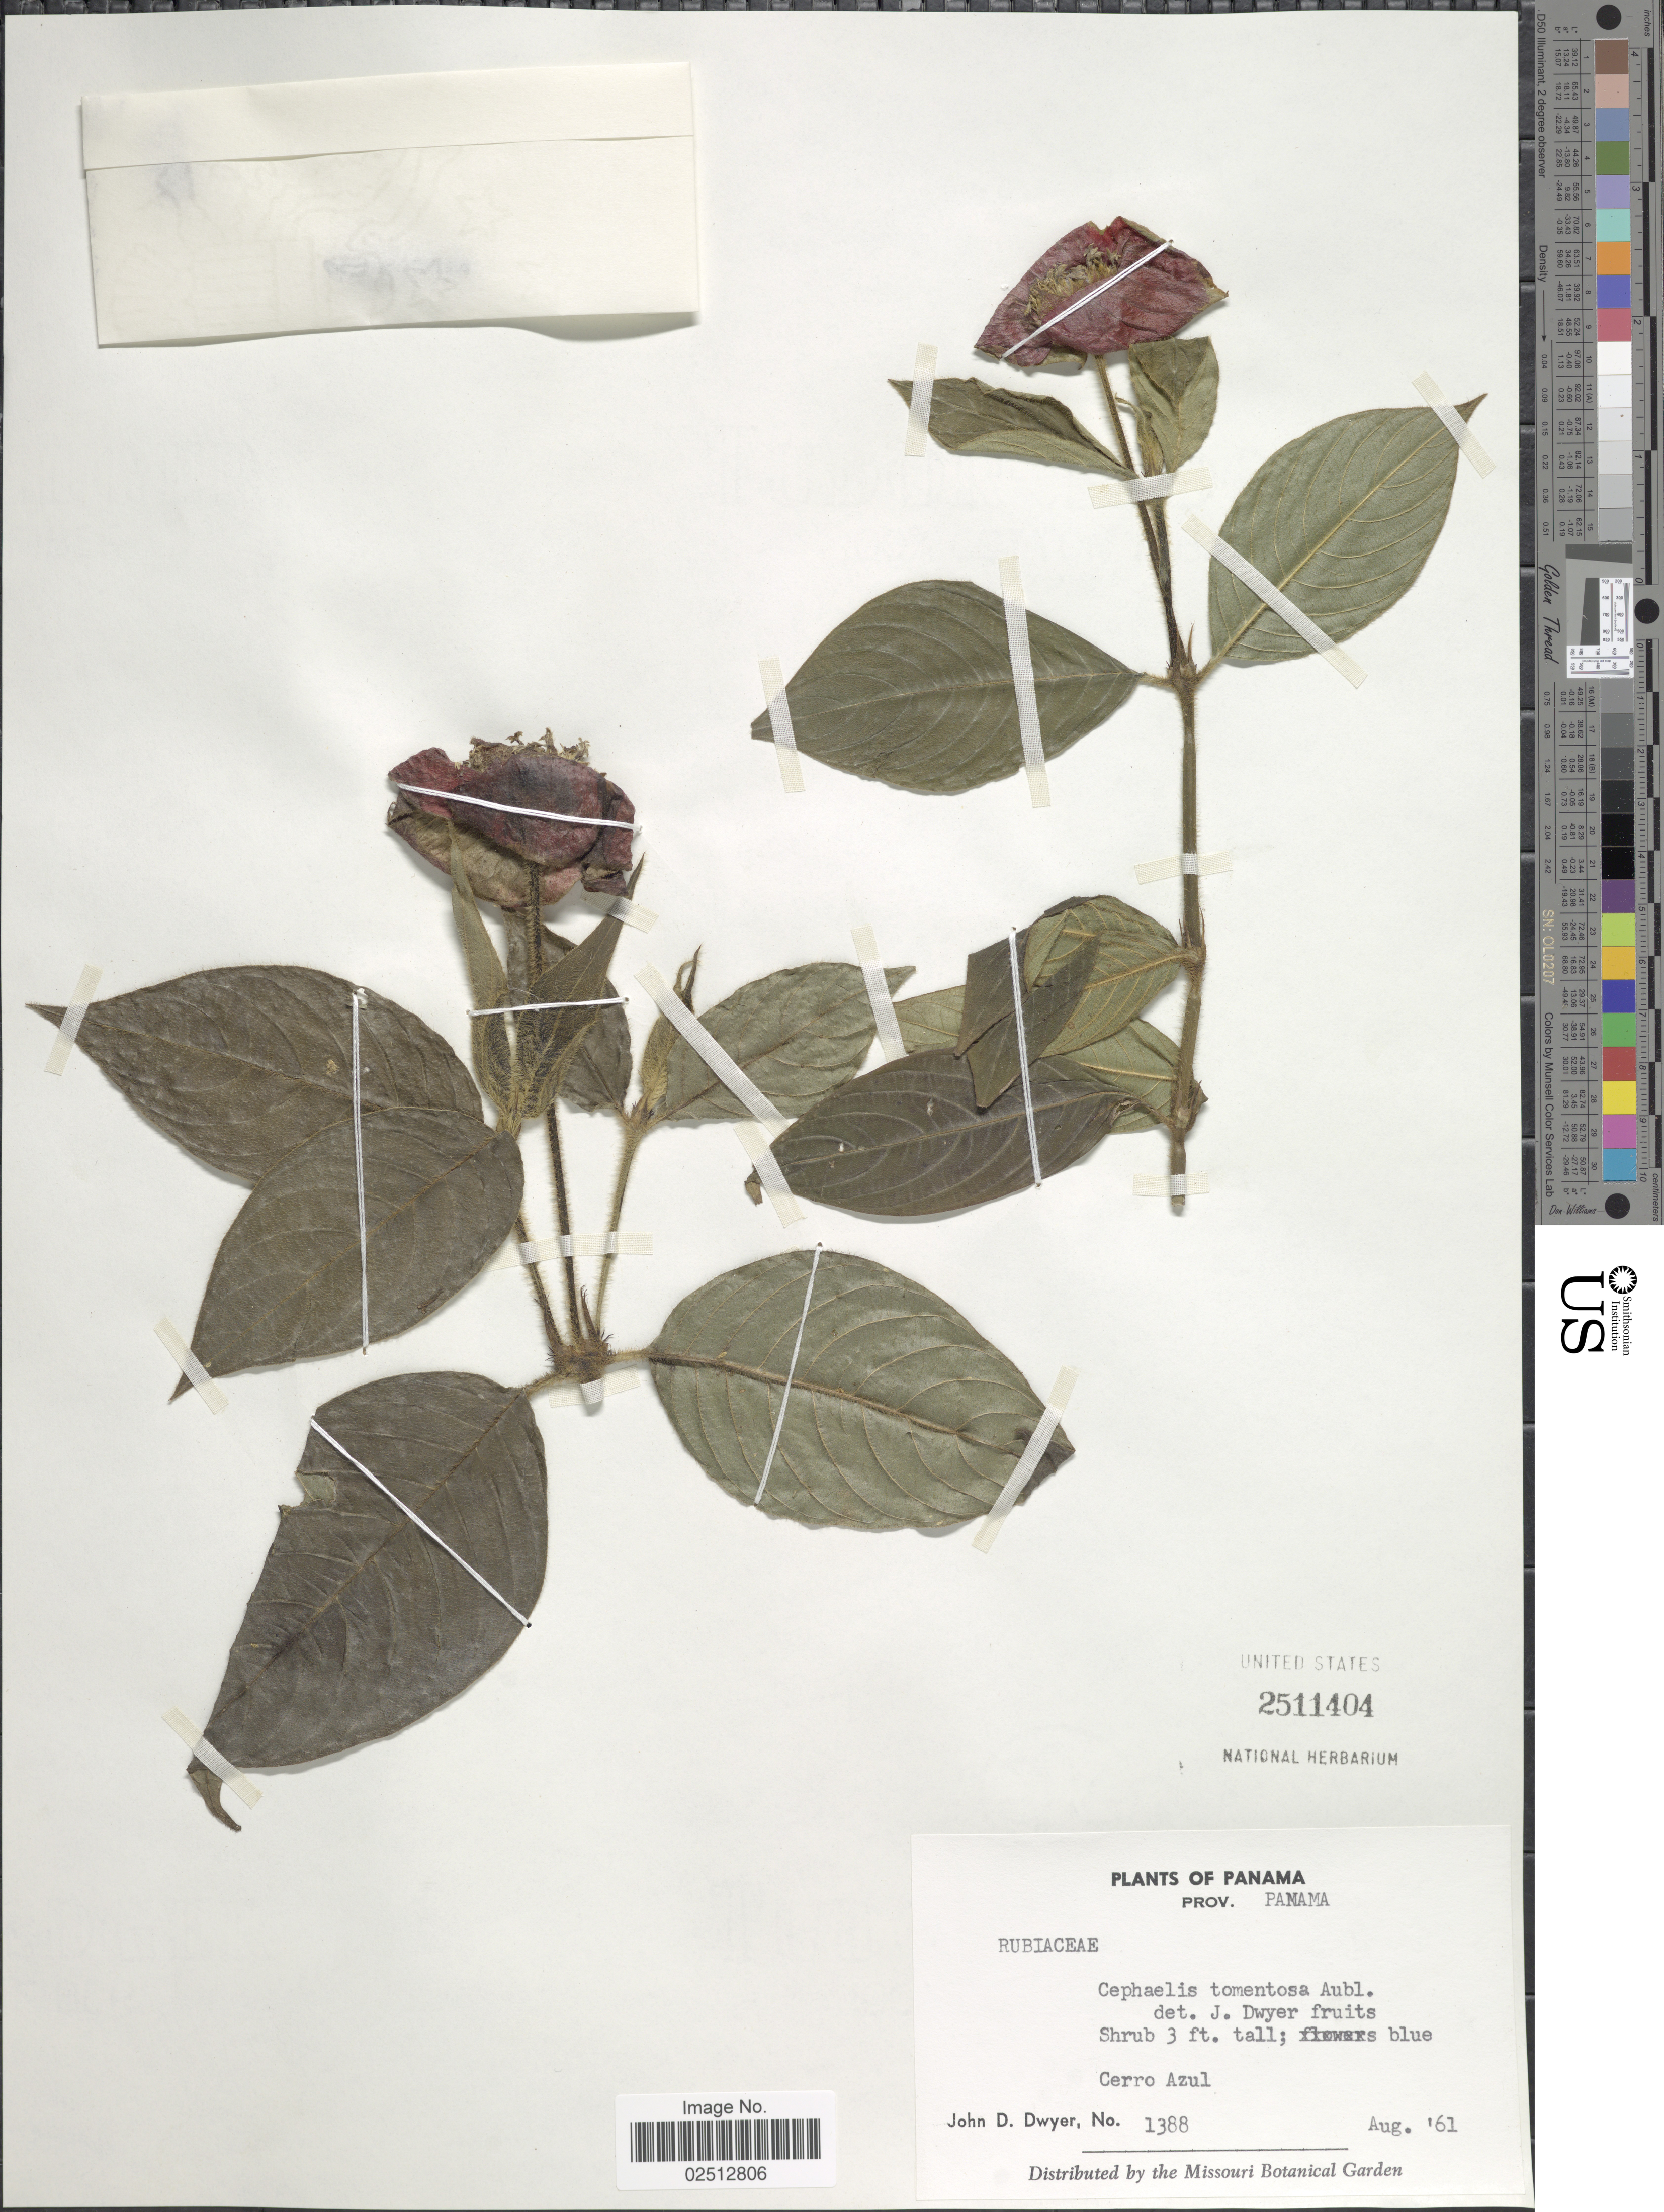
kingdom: Plantae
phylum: Tracheophyta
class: Magnoliopsida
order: Gentianales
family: Rubiaceae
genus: Psychotria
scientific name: Psychotria poeppigiana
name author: Müll. Arg.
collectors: J. D. Dwyer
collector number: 1388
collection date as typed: Transcribed d/m/y: /8/61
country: Panama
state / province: Panamá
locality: Prov. Panama. Cerro Azul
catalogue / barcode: US 2511404